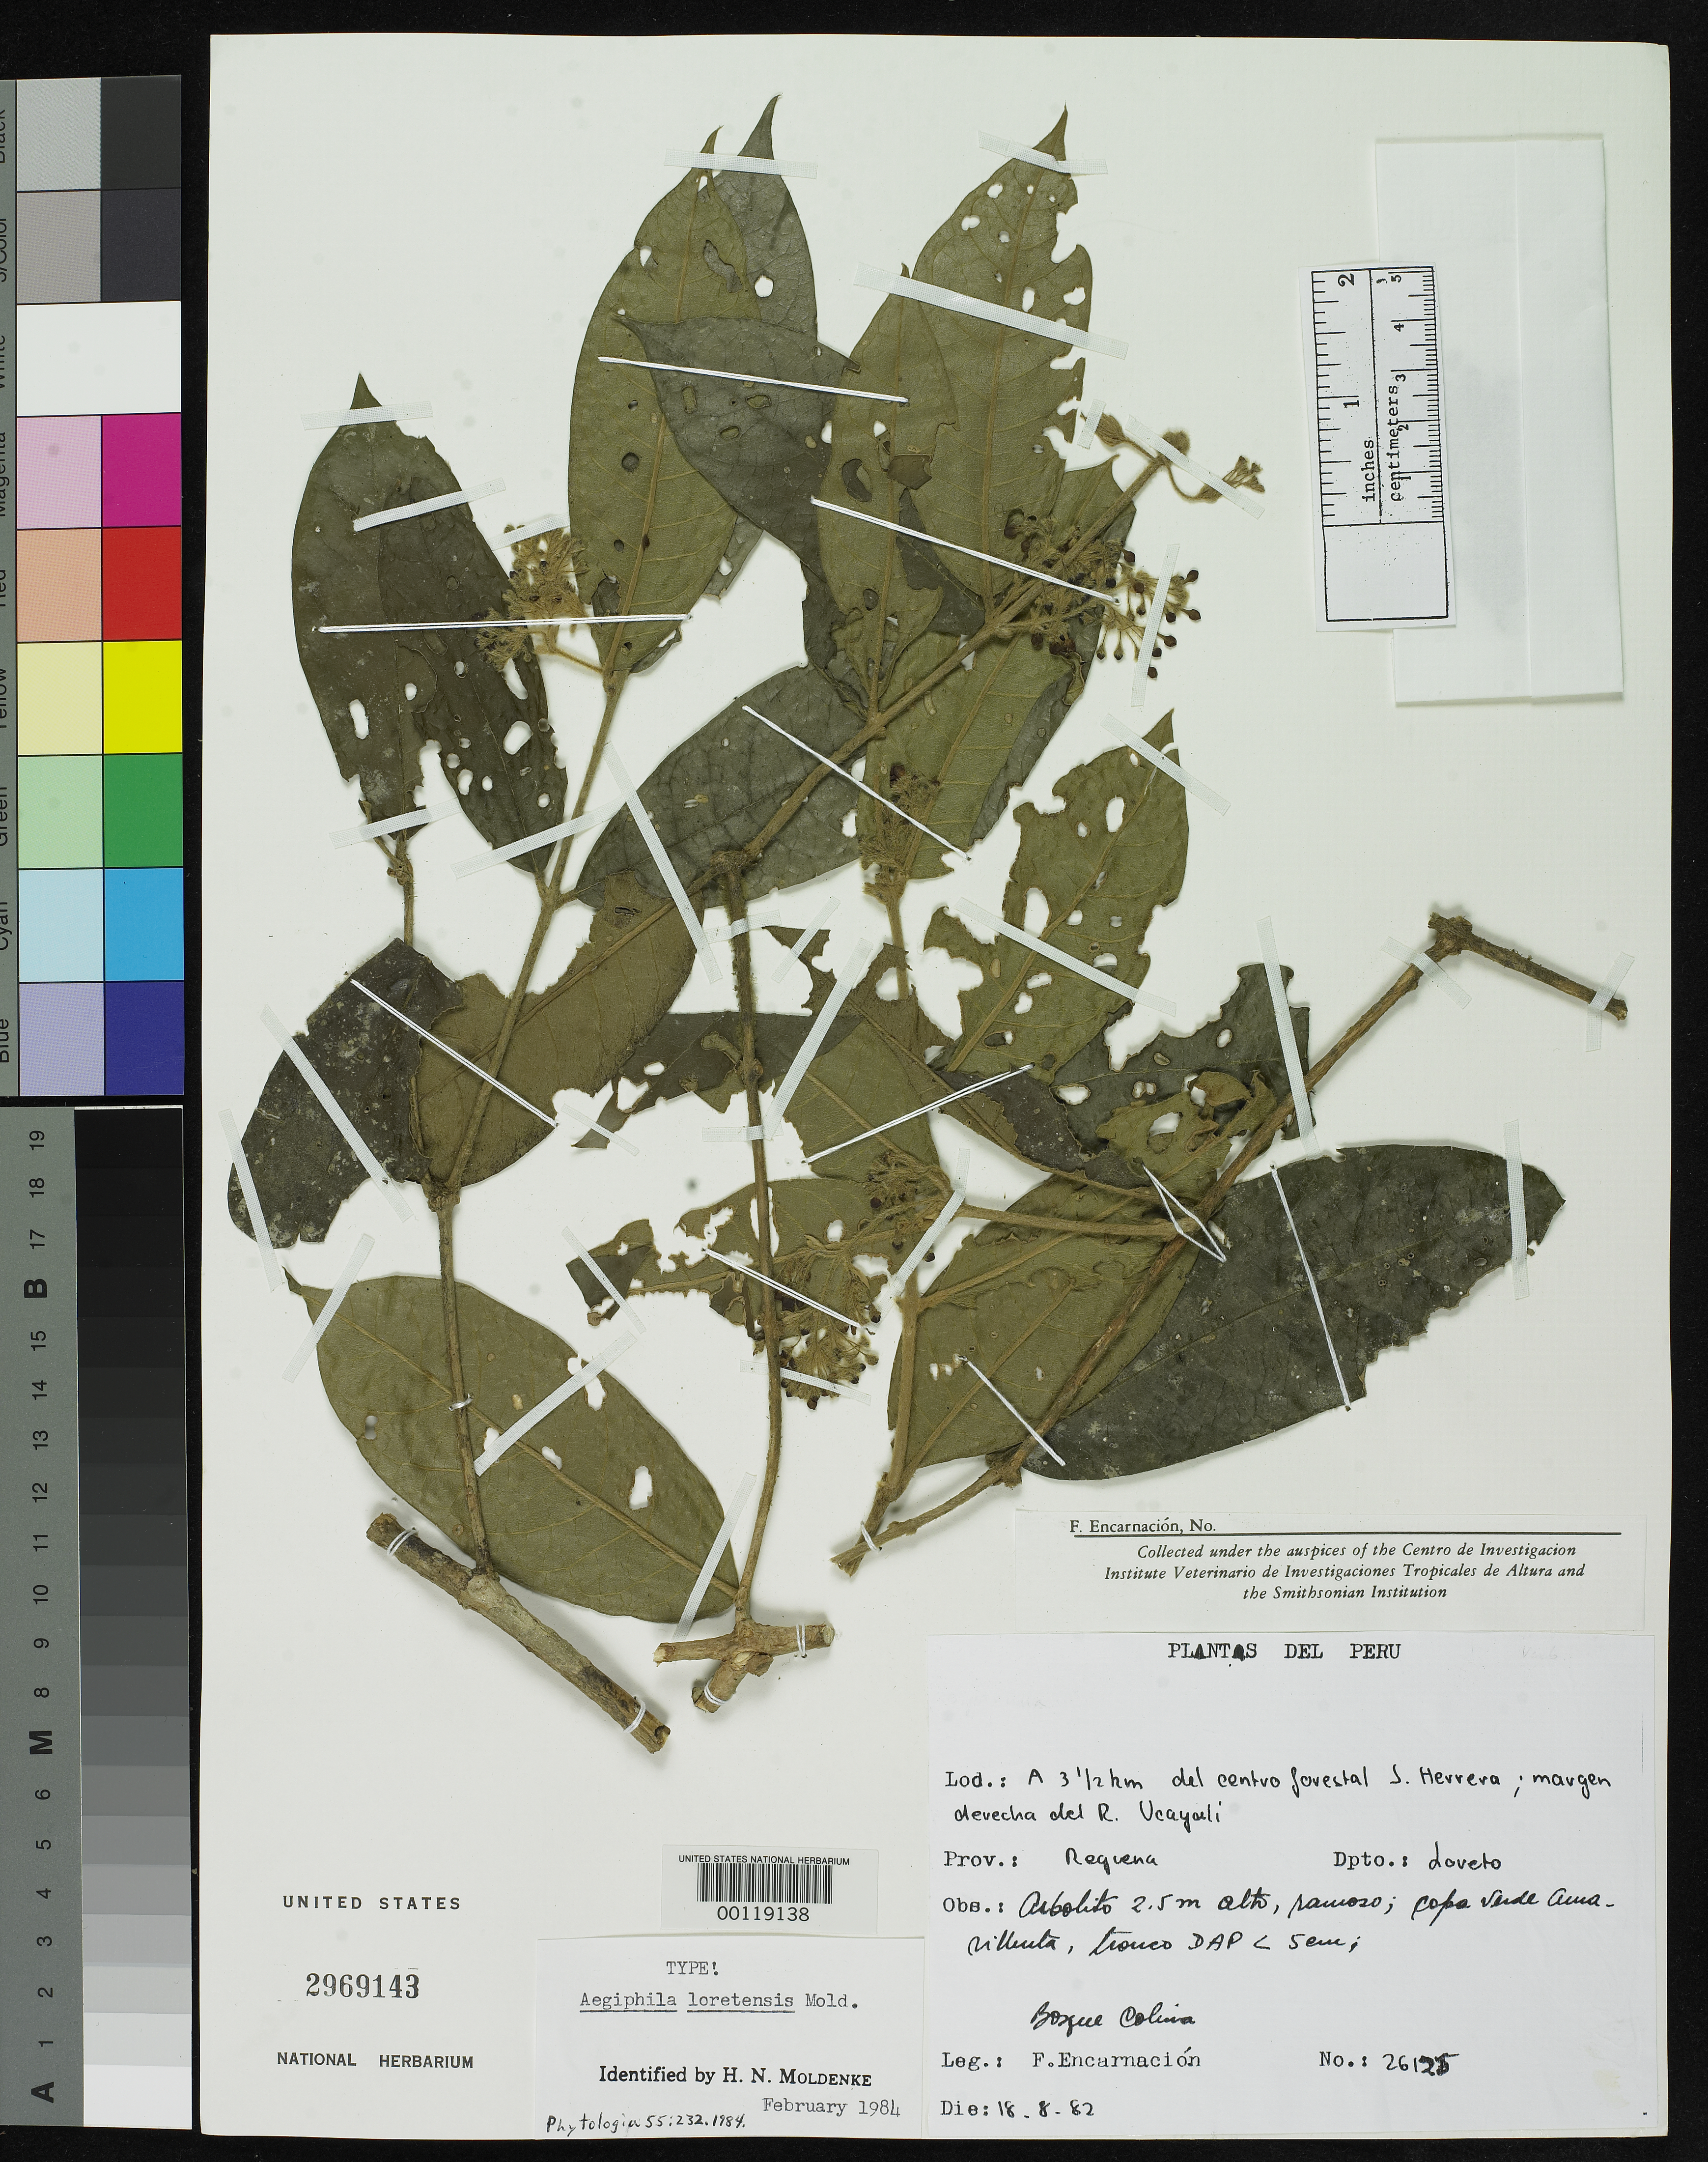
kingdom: Plantae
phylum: Tracheophyta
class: Magnoliopsida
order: Lamiales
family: Lamiaceae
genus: Aegiphila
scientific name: Aegiphila loretensis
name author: Moldenke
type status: Holotype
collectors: F. Encarnación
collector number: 26125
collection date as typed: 18 Aug 1982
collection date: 1982-08-18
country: Peru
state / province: Loreto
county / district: Requena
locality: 3.5 km from center of the forest at S. Herrer along Rio Ucayali.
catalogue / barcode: US 2969143